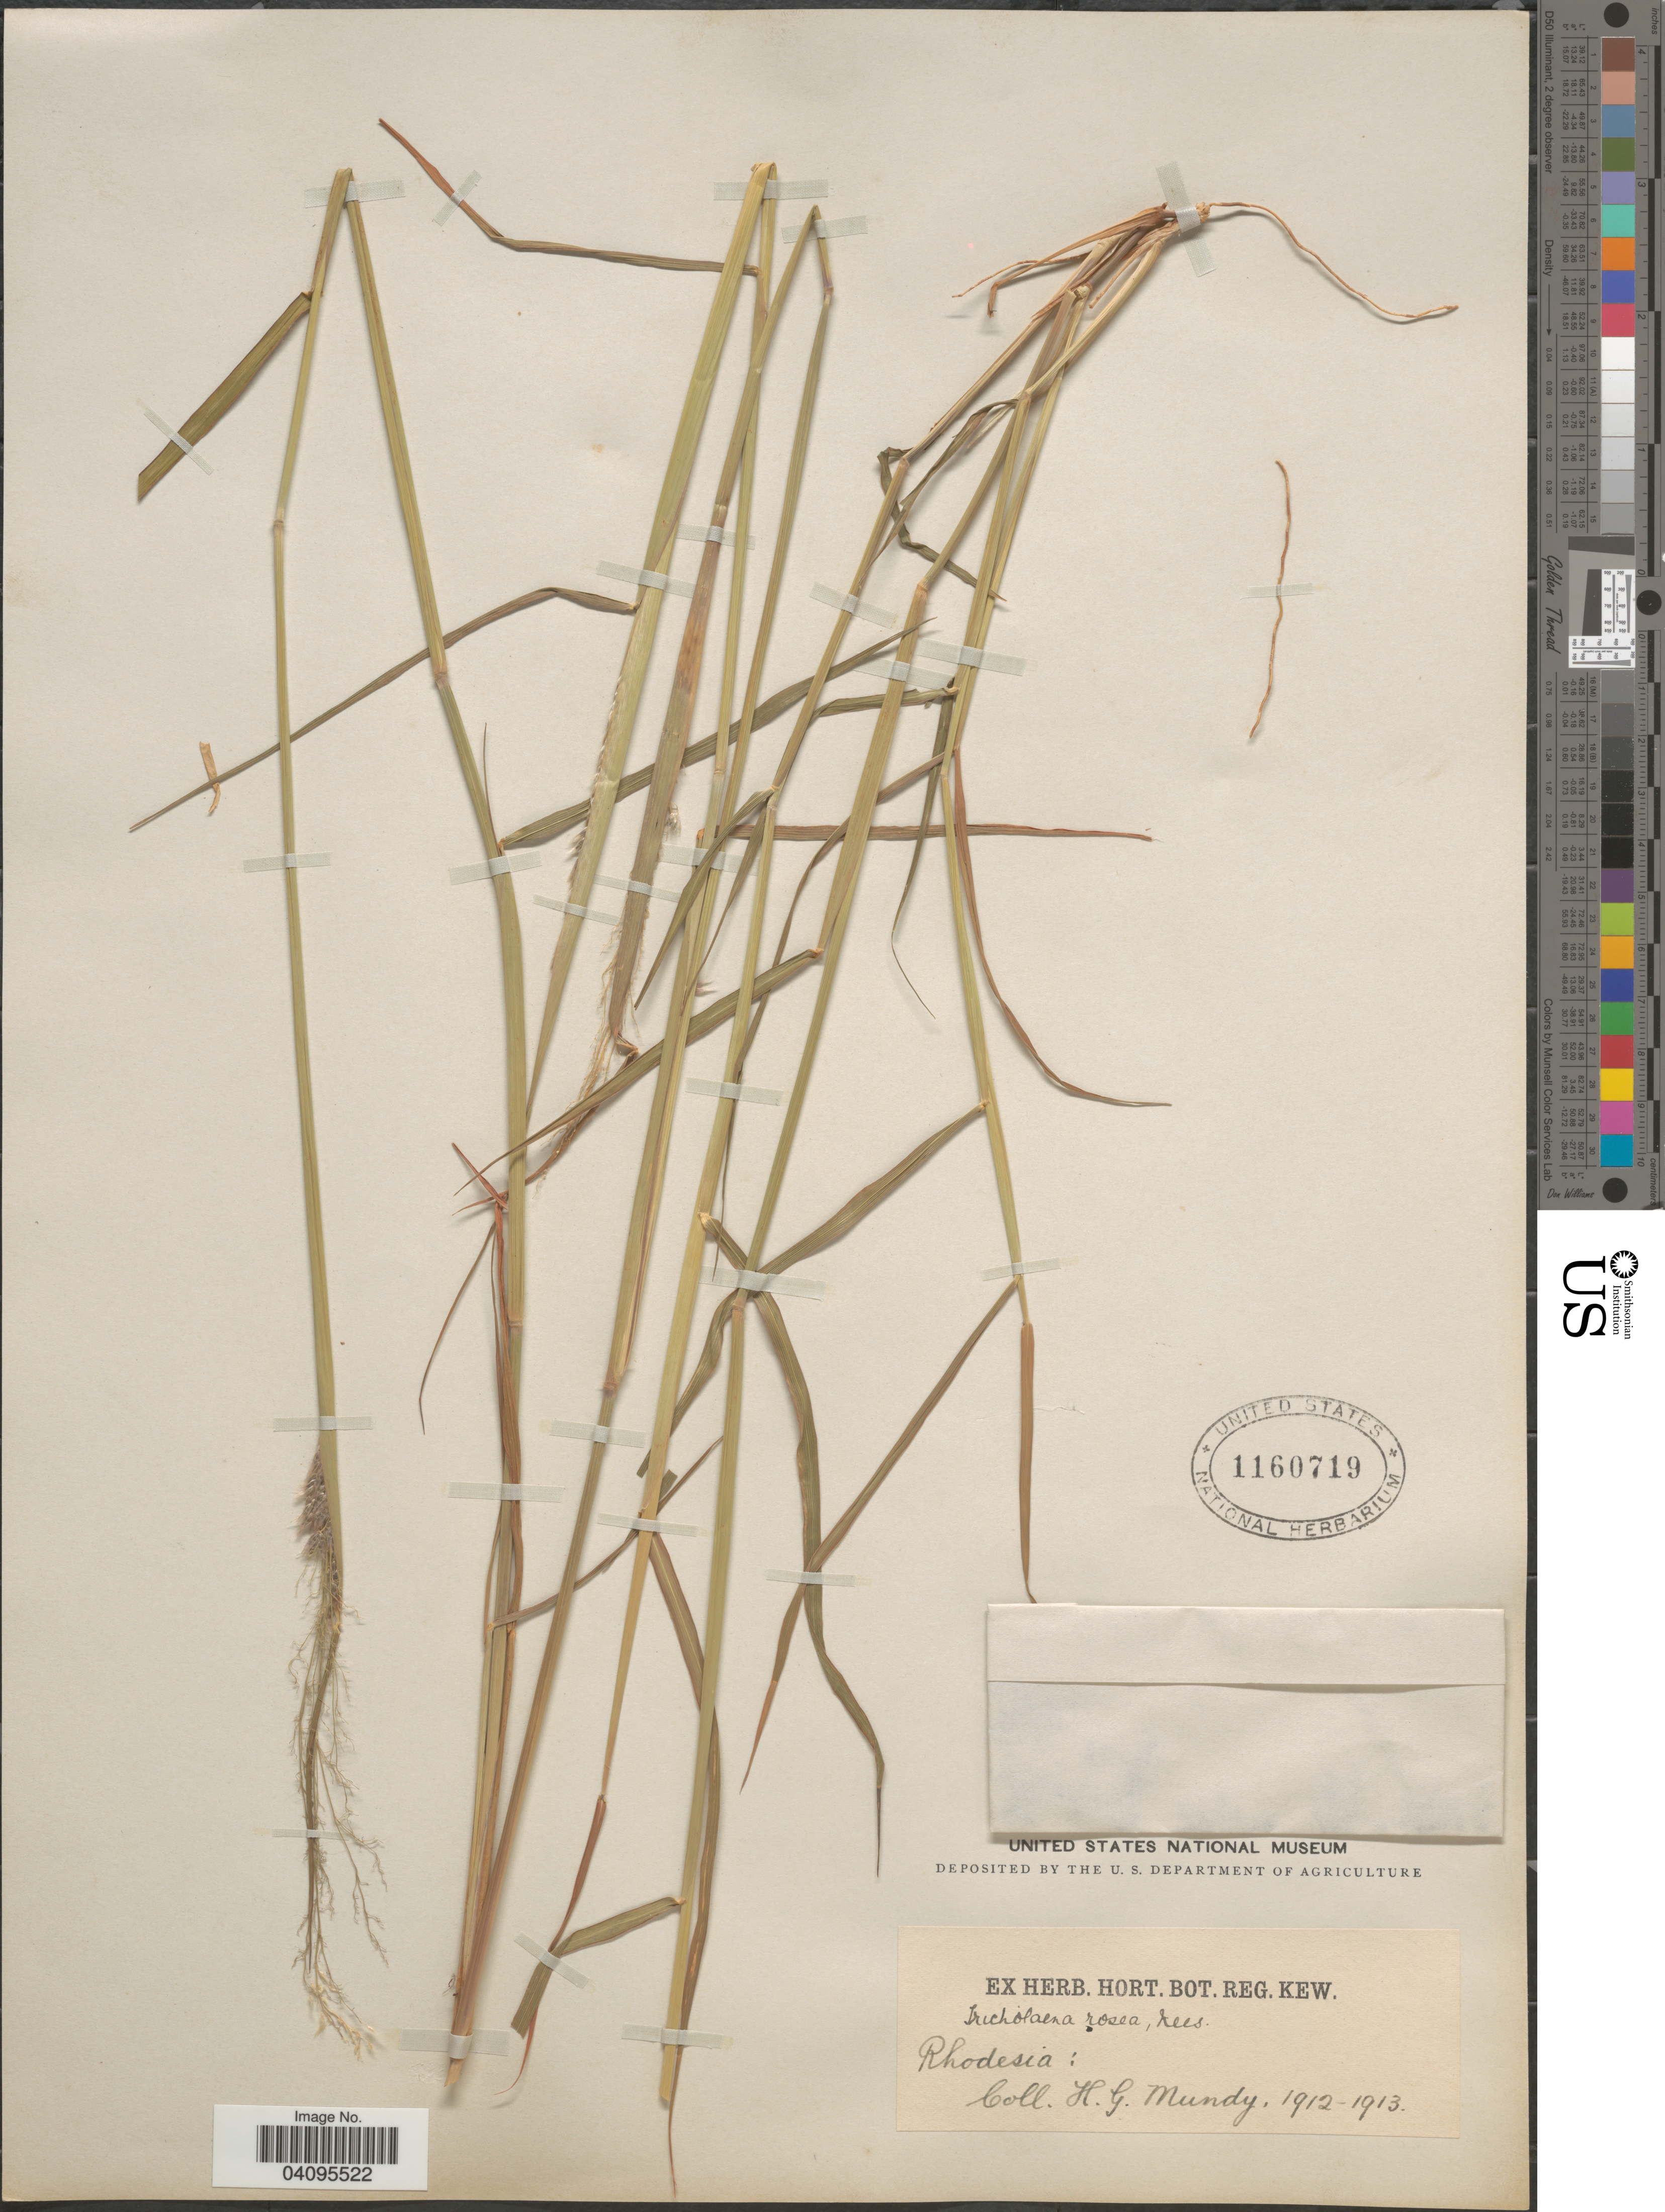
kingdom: Plantae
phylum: Tracheophyta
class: Liliopsida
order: Poales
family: Poaceae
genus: Melinis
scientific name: Melinis repens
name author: (Willd.) Zizka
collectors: H. Mundy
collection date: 1912/1913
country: Zimbabwe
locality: Rhodesia.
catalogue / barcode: US 1160719